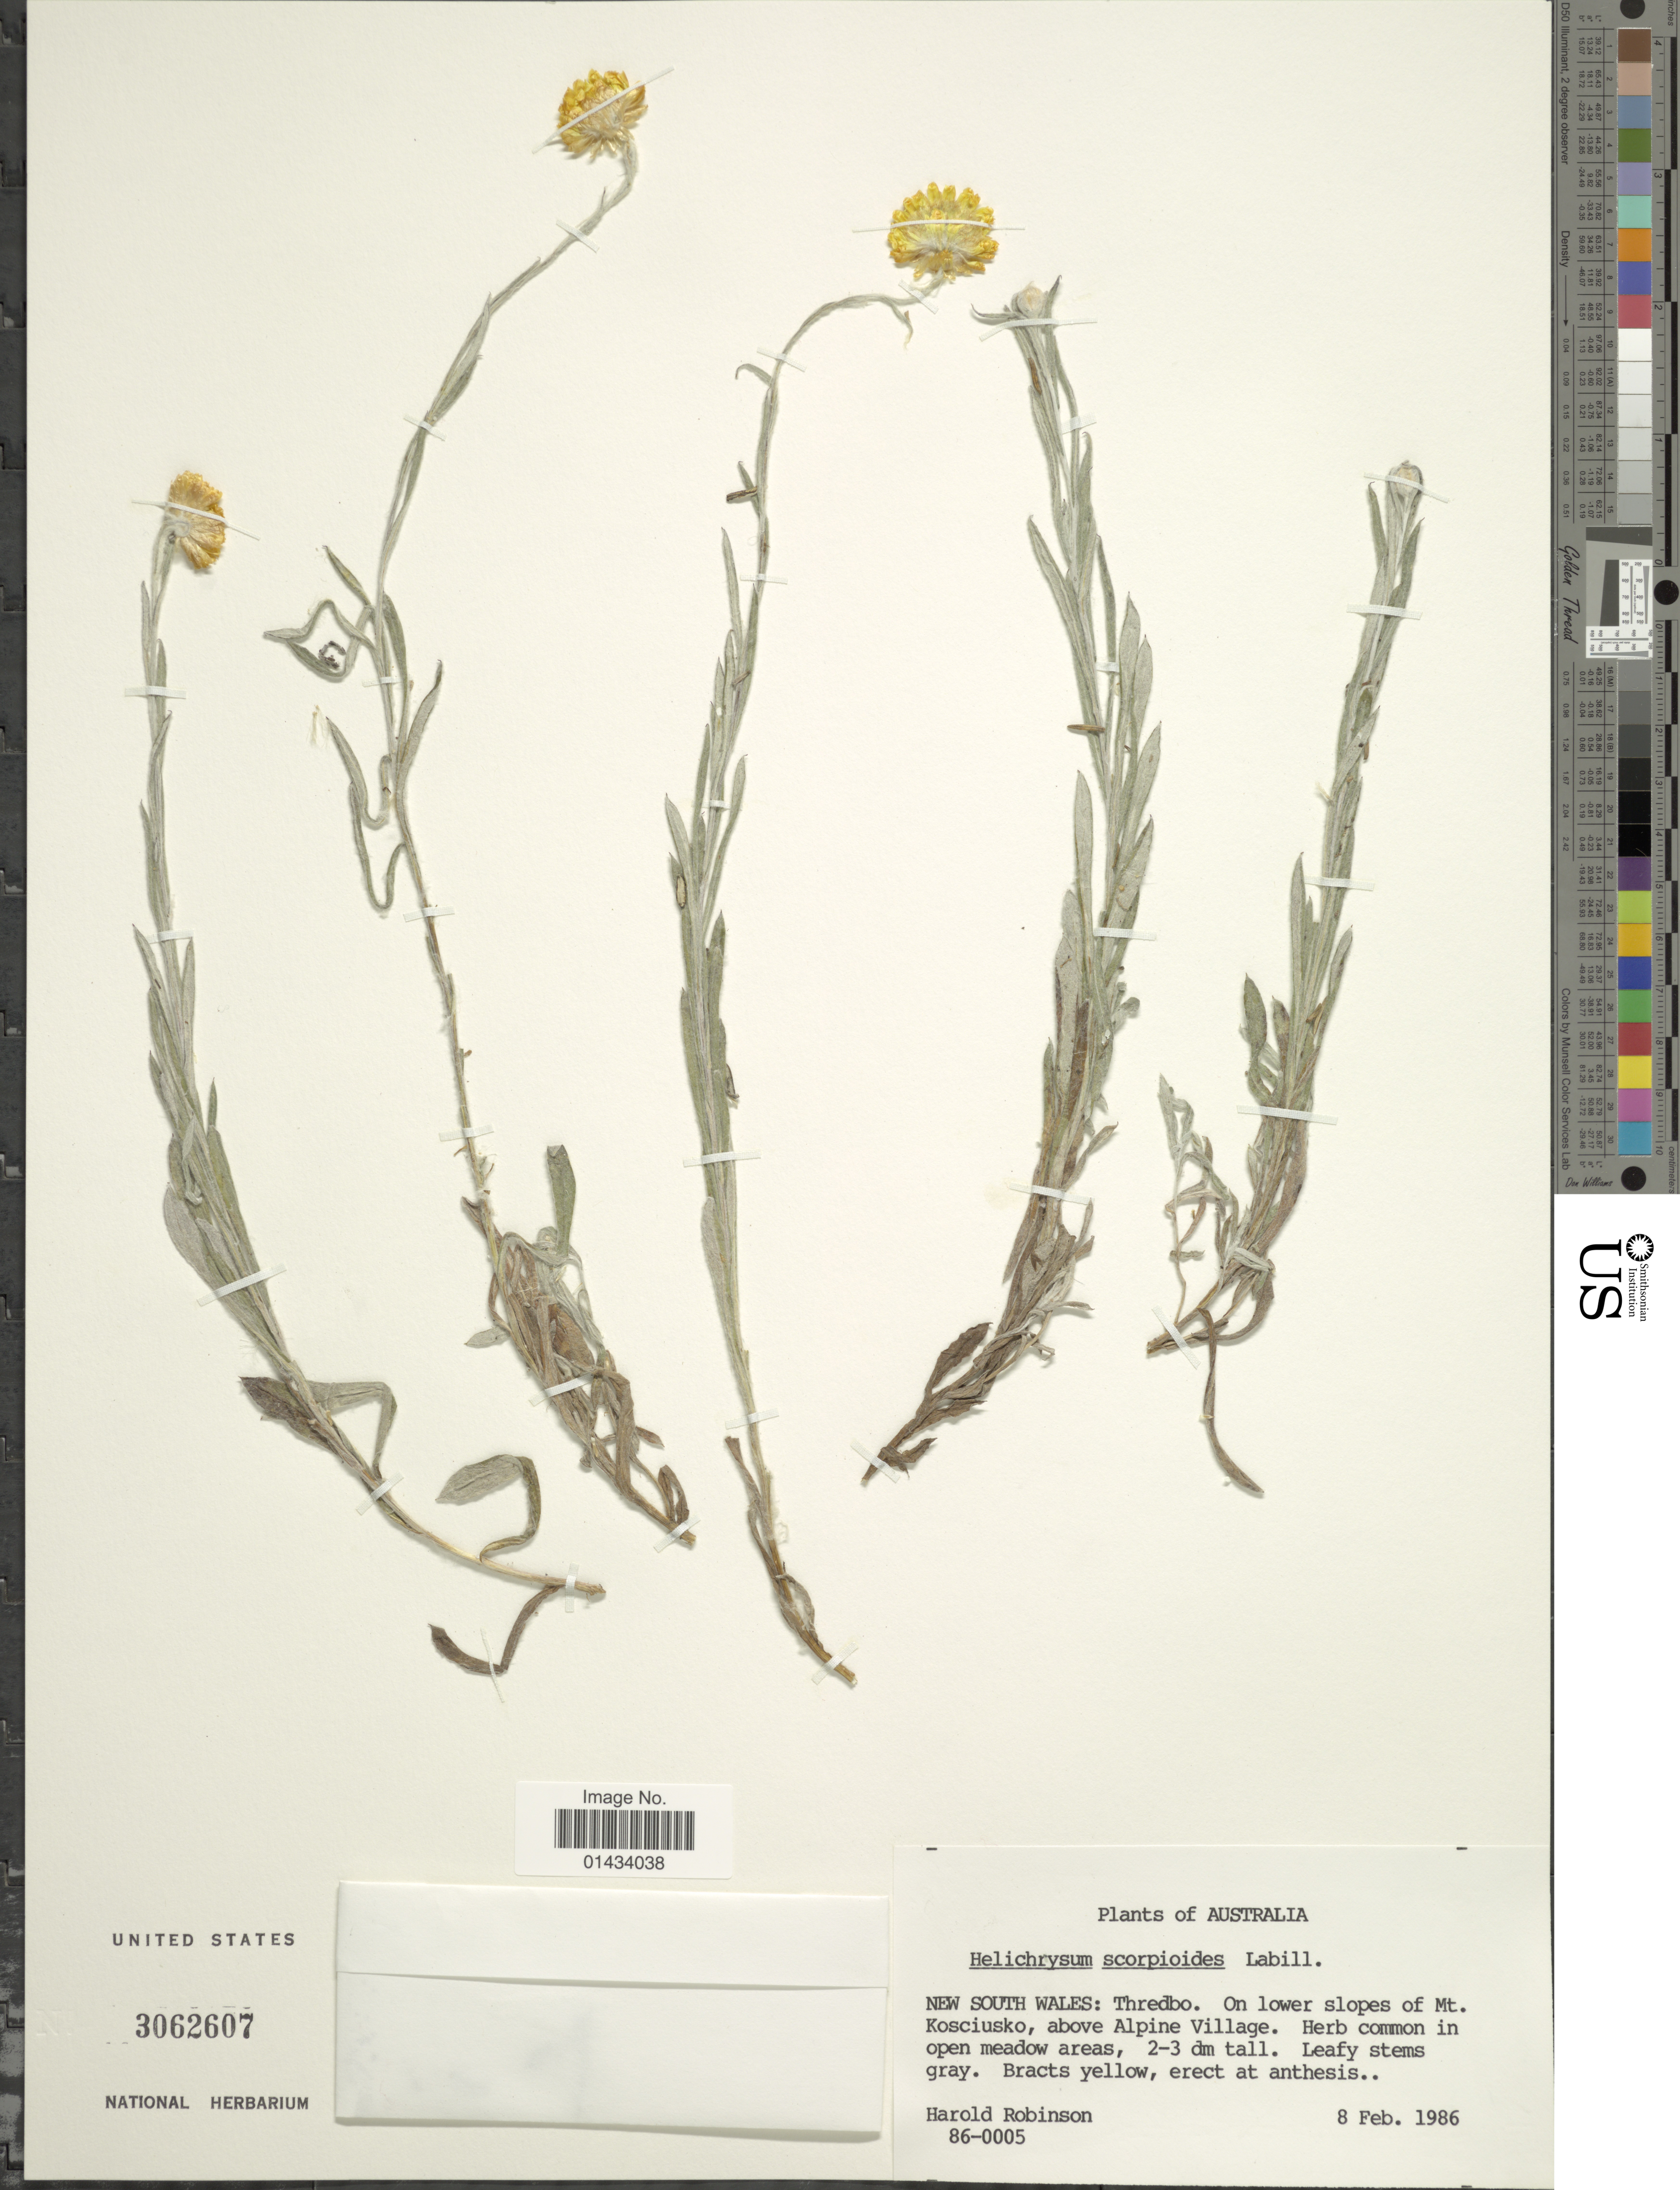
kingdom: Plantae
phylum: Tracheophyta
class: Magnoliopsida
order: Asterales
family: Asteraceae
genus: Coronidium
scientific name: Coronidium scorpioides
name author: (Labill.) Paul G. Wilson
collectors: H. Robinson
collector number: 86-0005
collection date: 1986-02-08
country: Australia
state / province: New South Wales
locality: Thredbo, on lower slopes of Mt. Kosciusko, above Alpine Village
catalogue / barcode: US 3062607